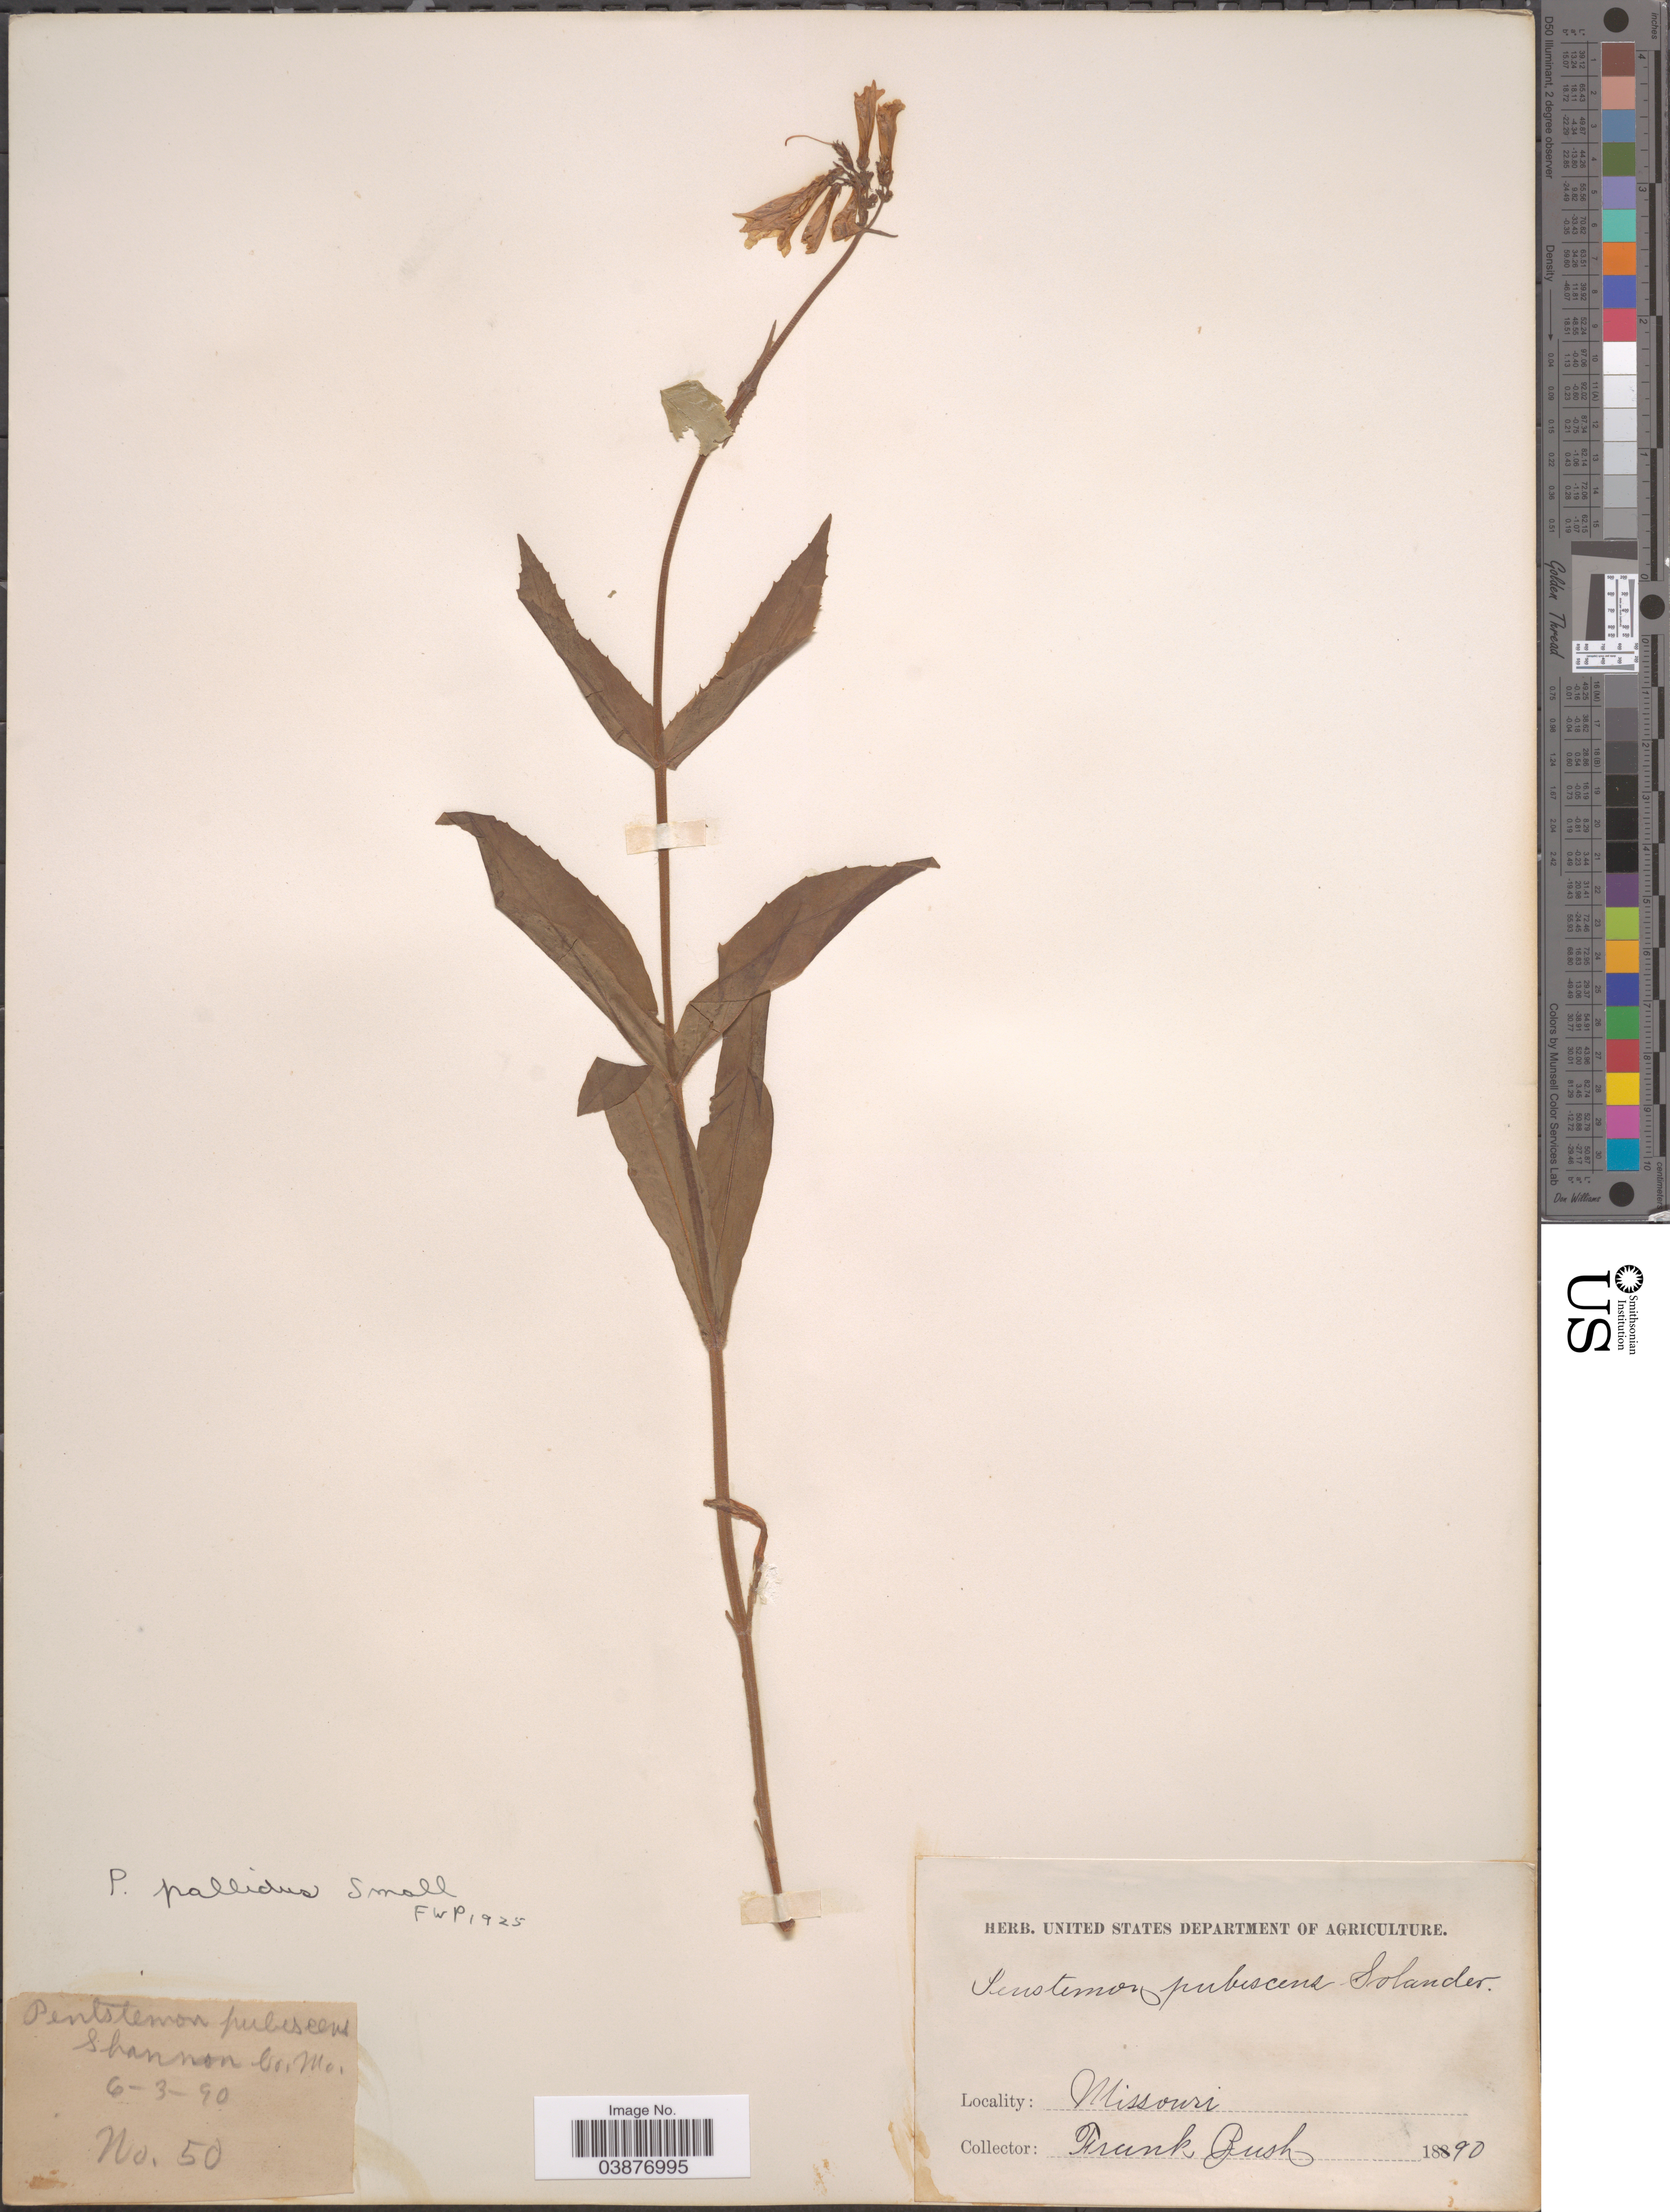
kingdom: Plantae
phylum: Tracheophyta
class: Magnoliopsida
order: Lamiales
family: Plantaginaceae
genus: Penstemon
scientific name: Penstemon pallidus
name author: Small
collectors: F. Bush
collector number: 50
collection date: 1890-06-03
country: United States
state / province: Missouri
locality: Shannon Co.